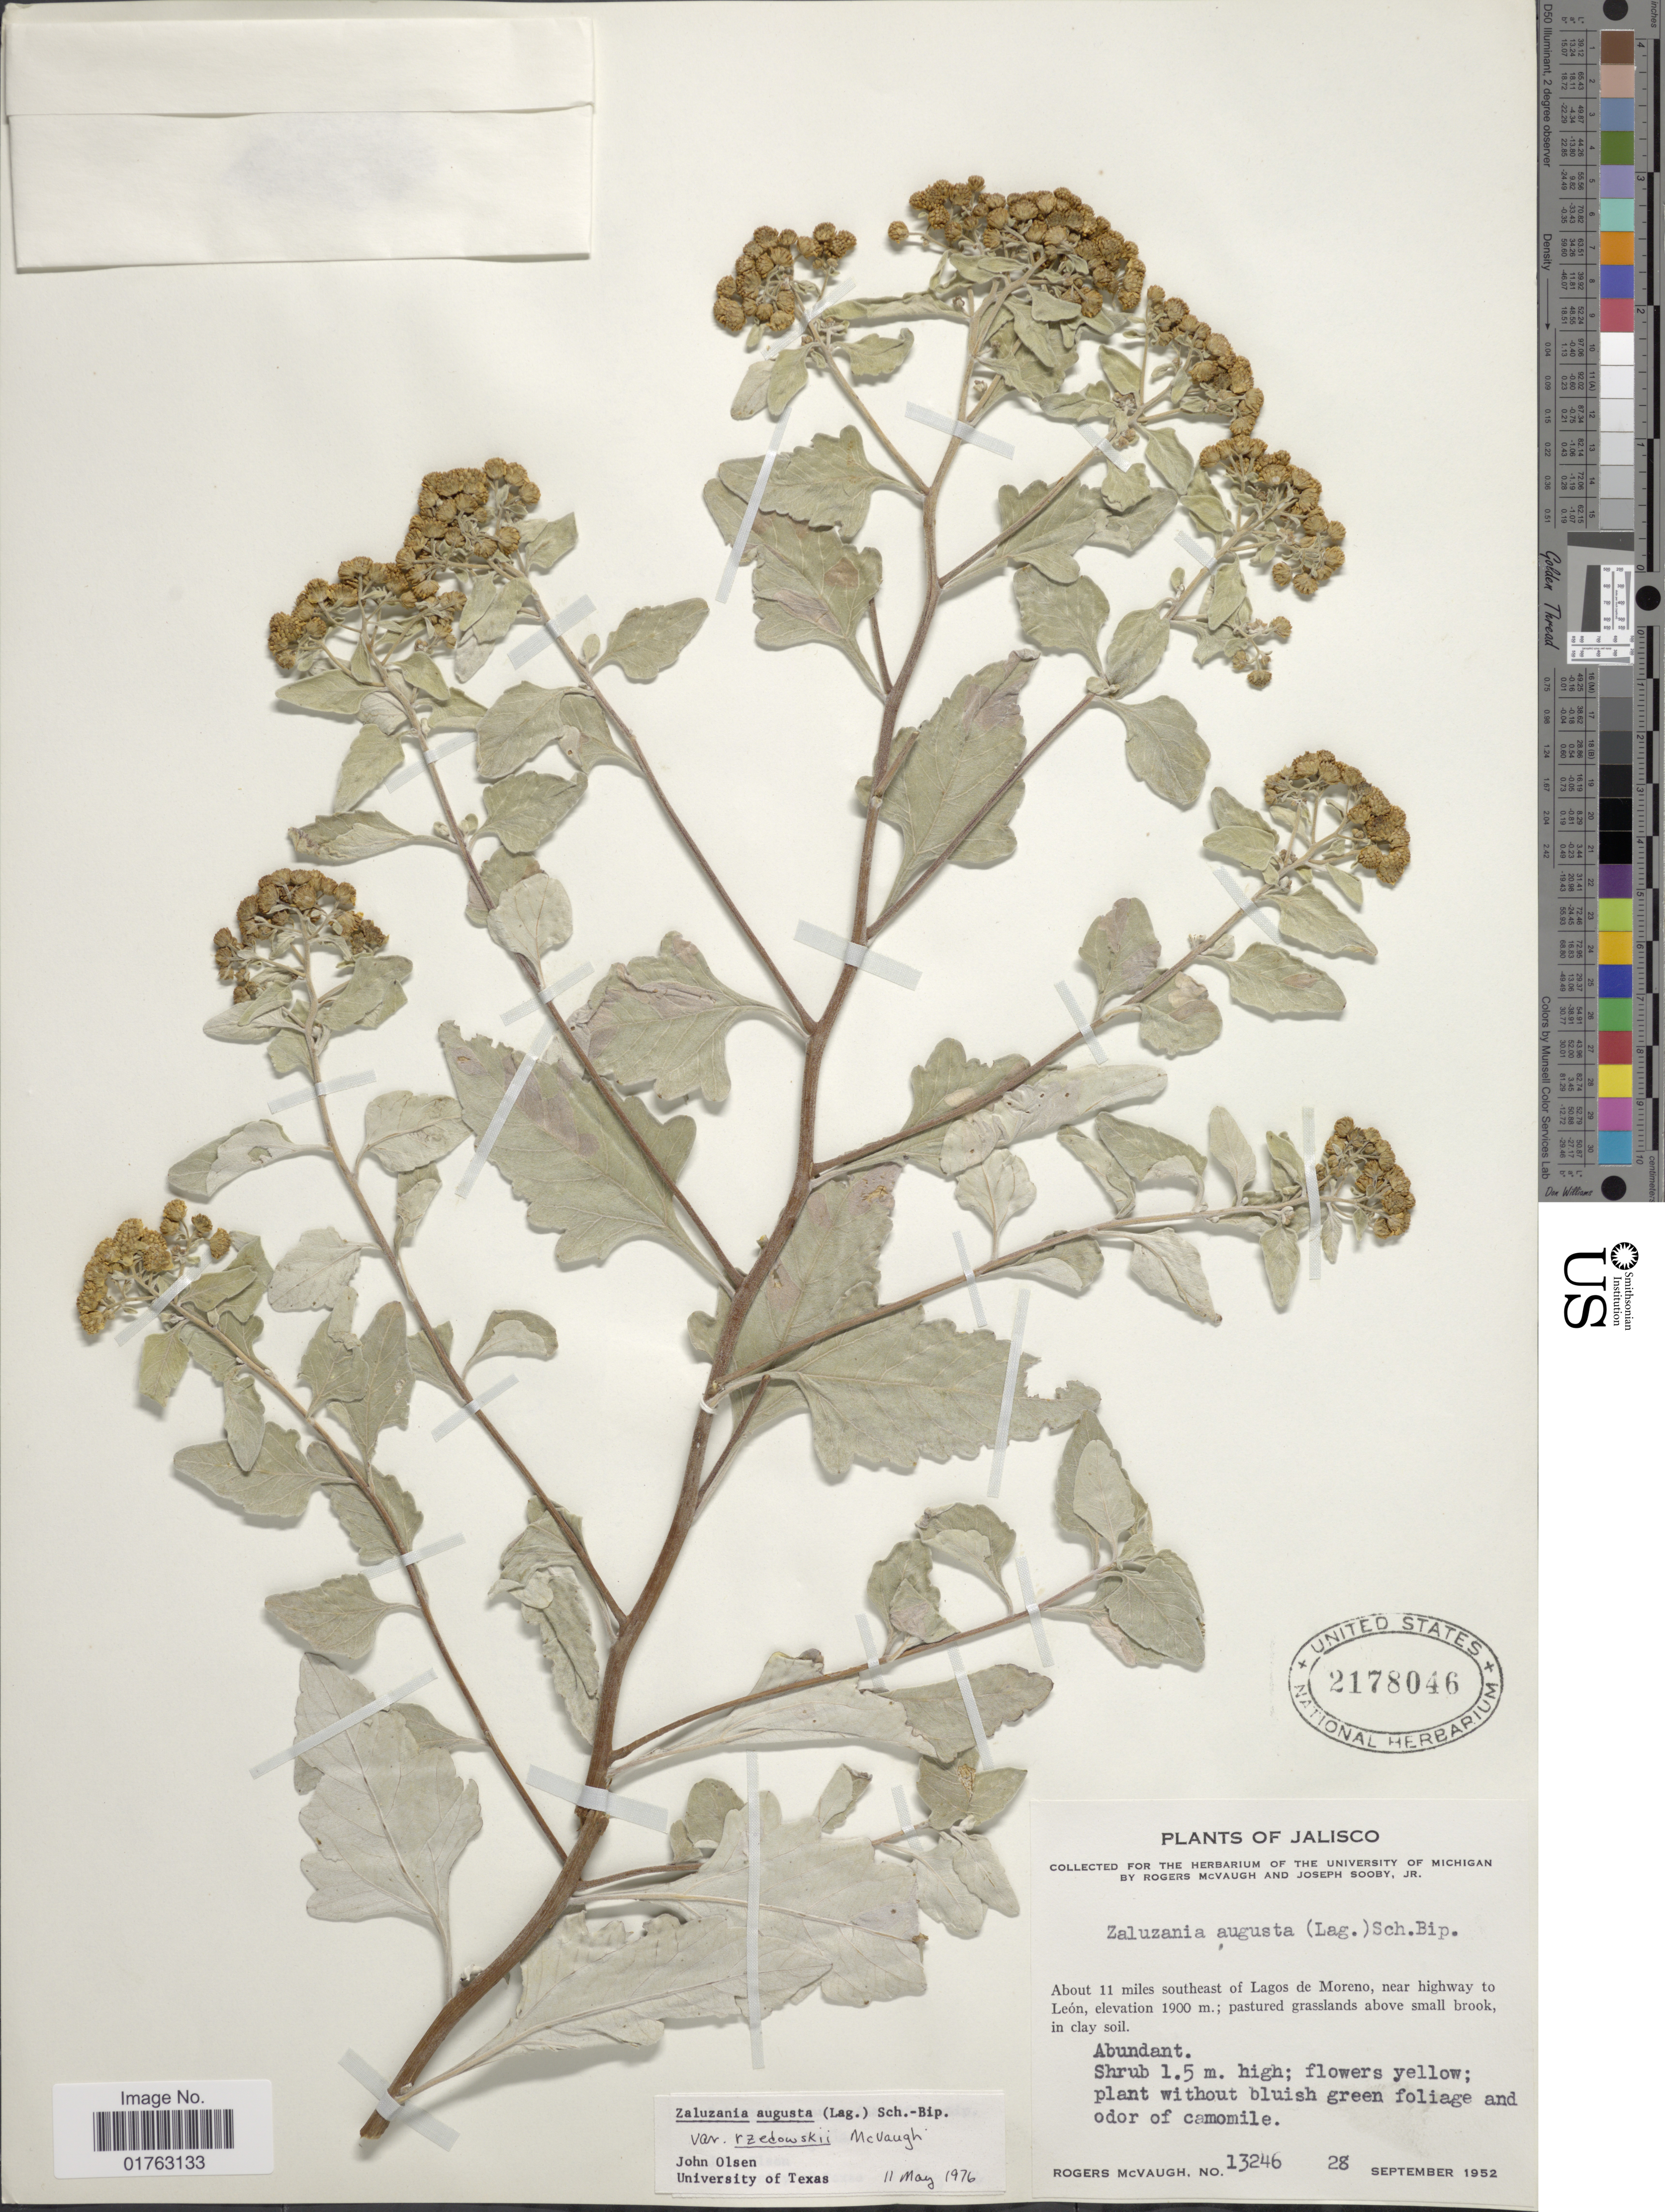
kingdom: Plantae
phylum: Tracheophyta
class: Magnoliopsida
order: Asterales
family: Asteraceae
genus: Zaluzania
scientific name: Zaluzania angusta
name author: (Lag.) Sch. Bip.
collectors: R. McVaugh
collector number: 13246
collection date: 1952-09-28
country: Mexico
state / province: Jalisco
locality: About 11 miles southeast of Lagos de Moreno, near highway to Leon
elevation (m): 1900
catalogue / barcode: US 2178046